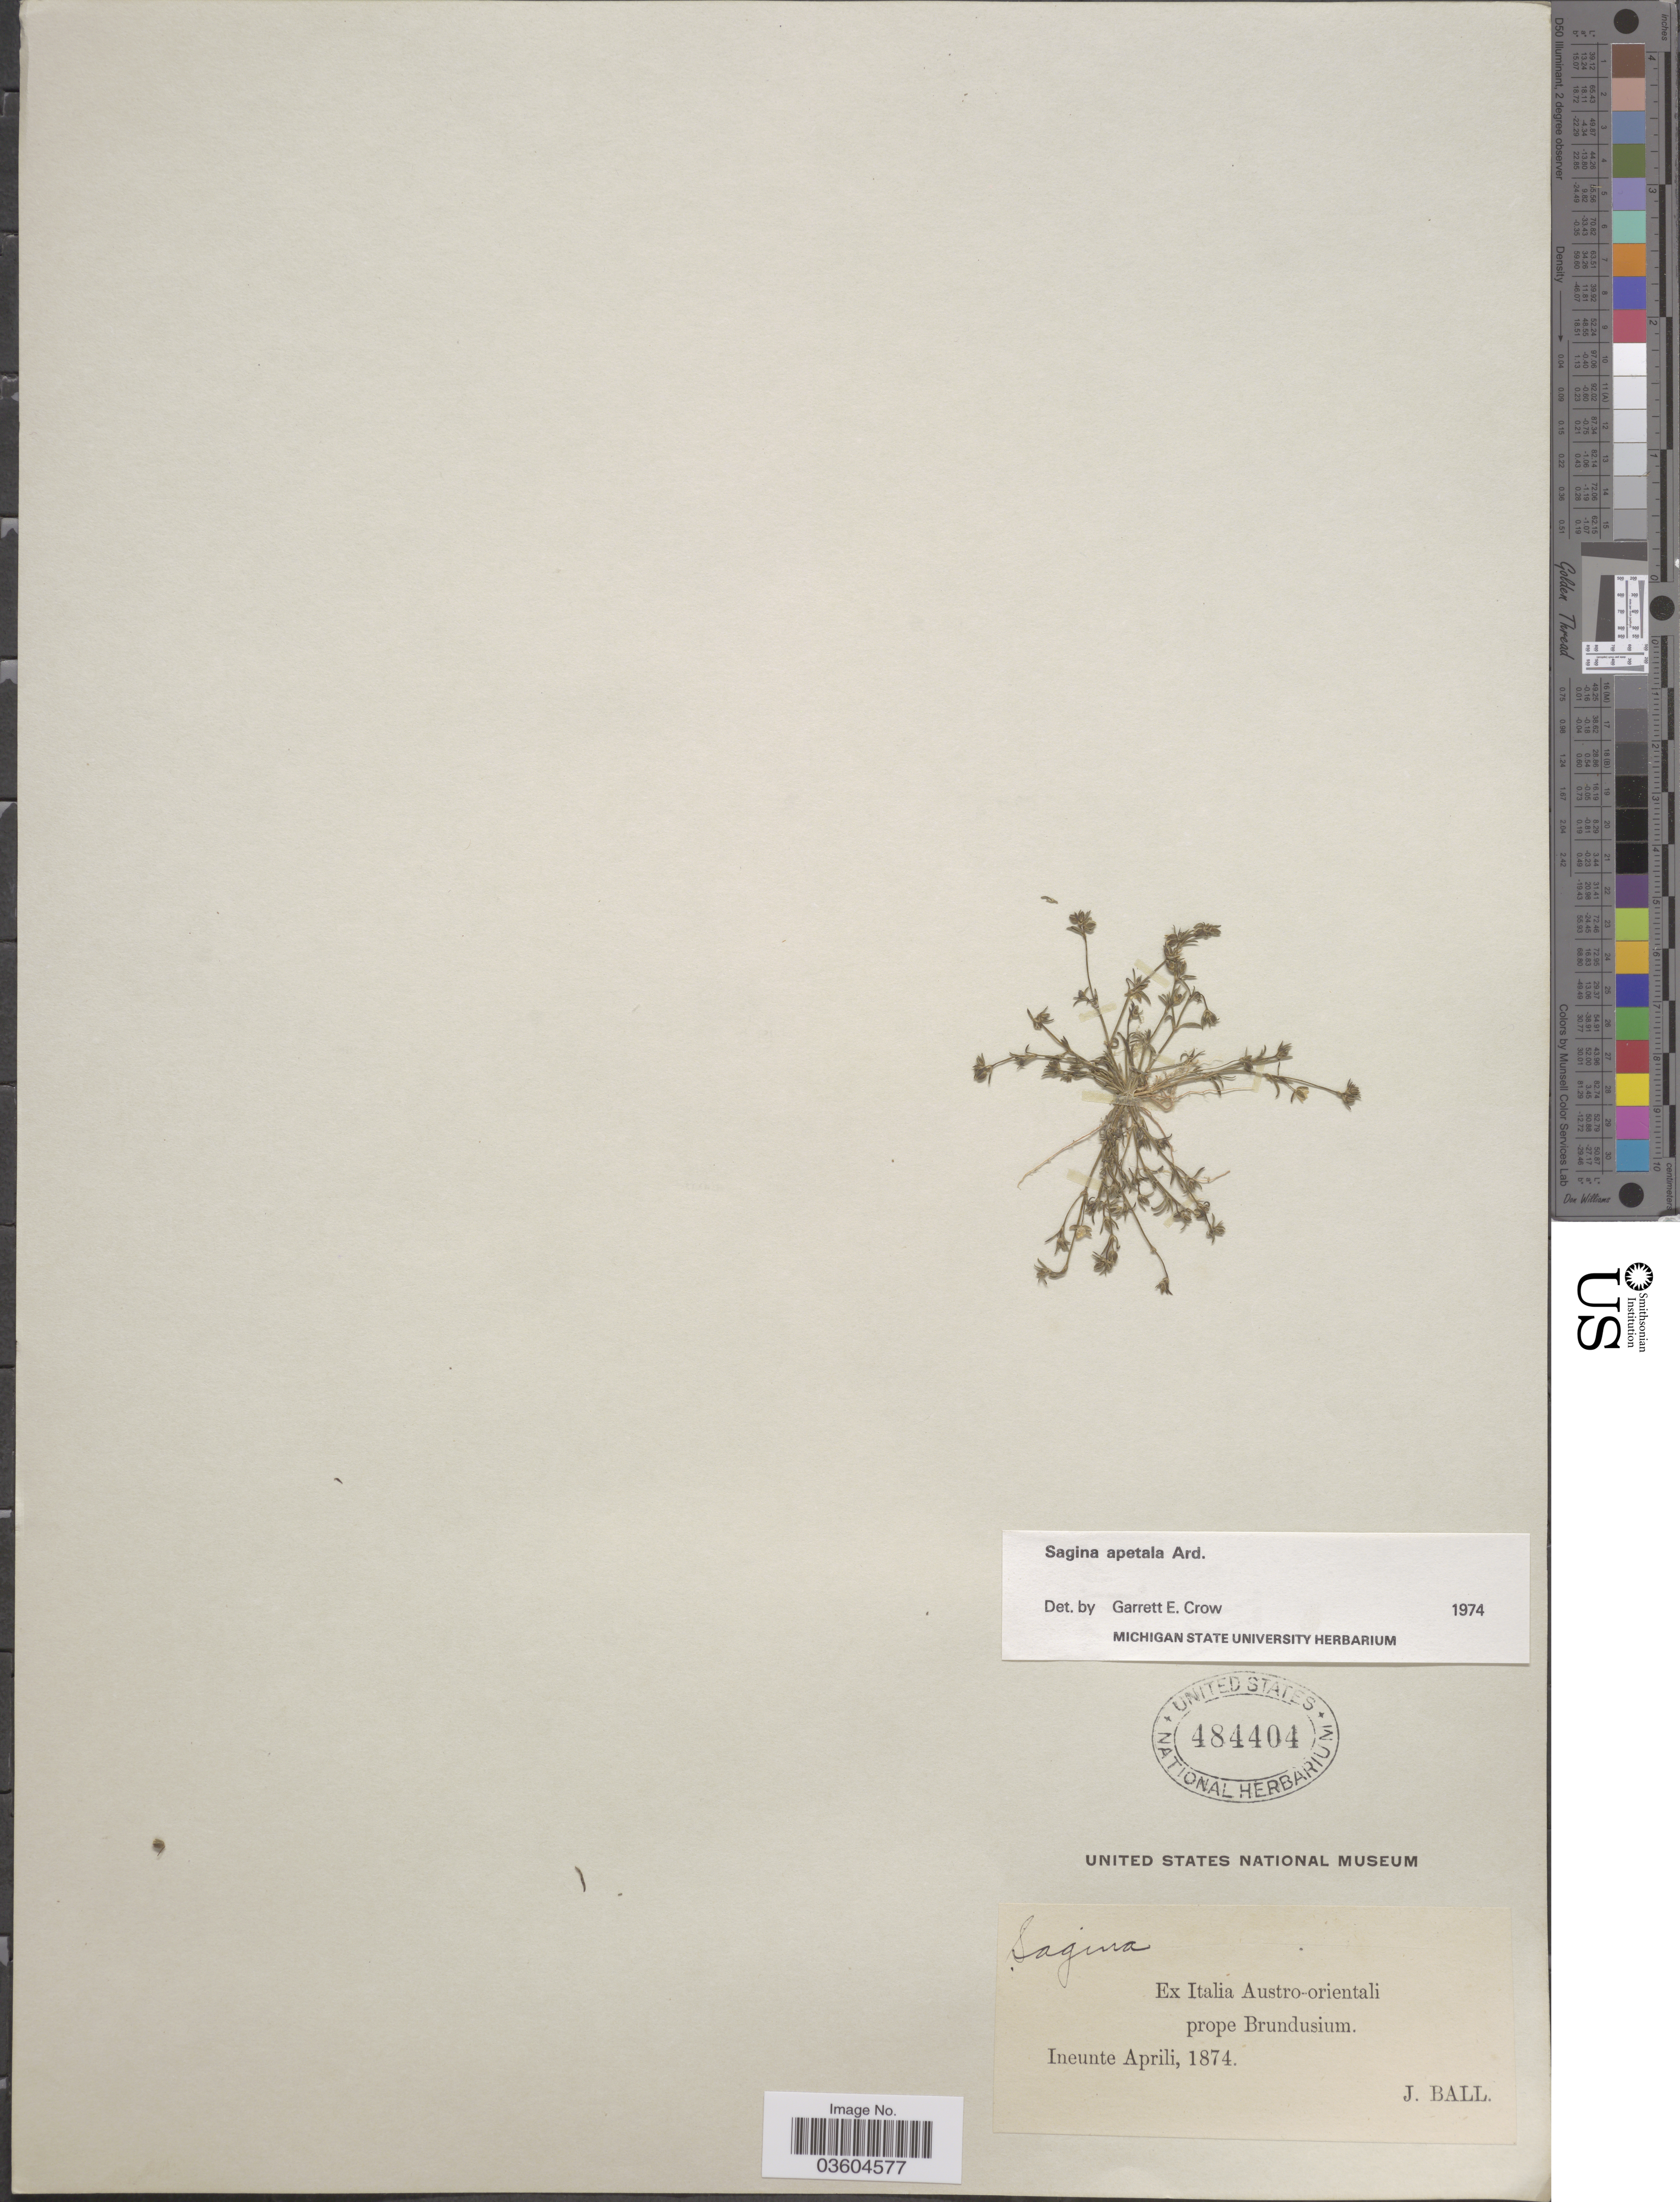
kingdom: Plantae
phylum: Tracheophyta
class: Magnoliopsida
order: Caryophyllales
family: Caryophyllaceae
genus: Sagina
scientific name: Sagina apetala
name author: Ard.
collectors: J. Ball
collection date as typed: Ineunte Aprili, 1874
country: Italy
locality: Ex Italia Austro-orientali prope Brundusium.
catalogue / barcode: US 484404